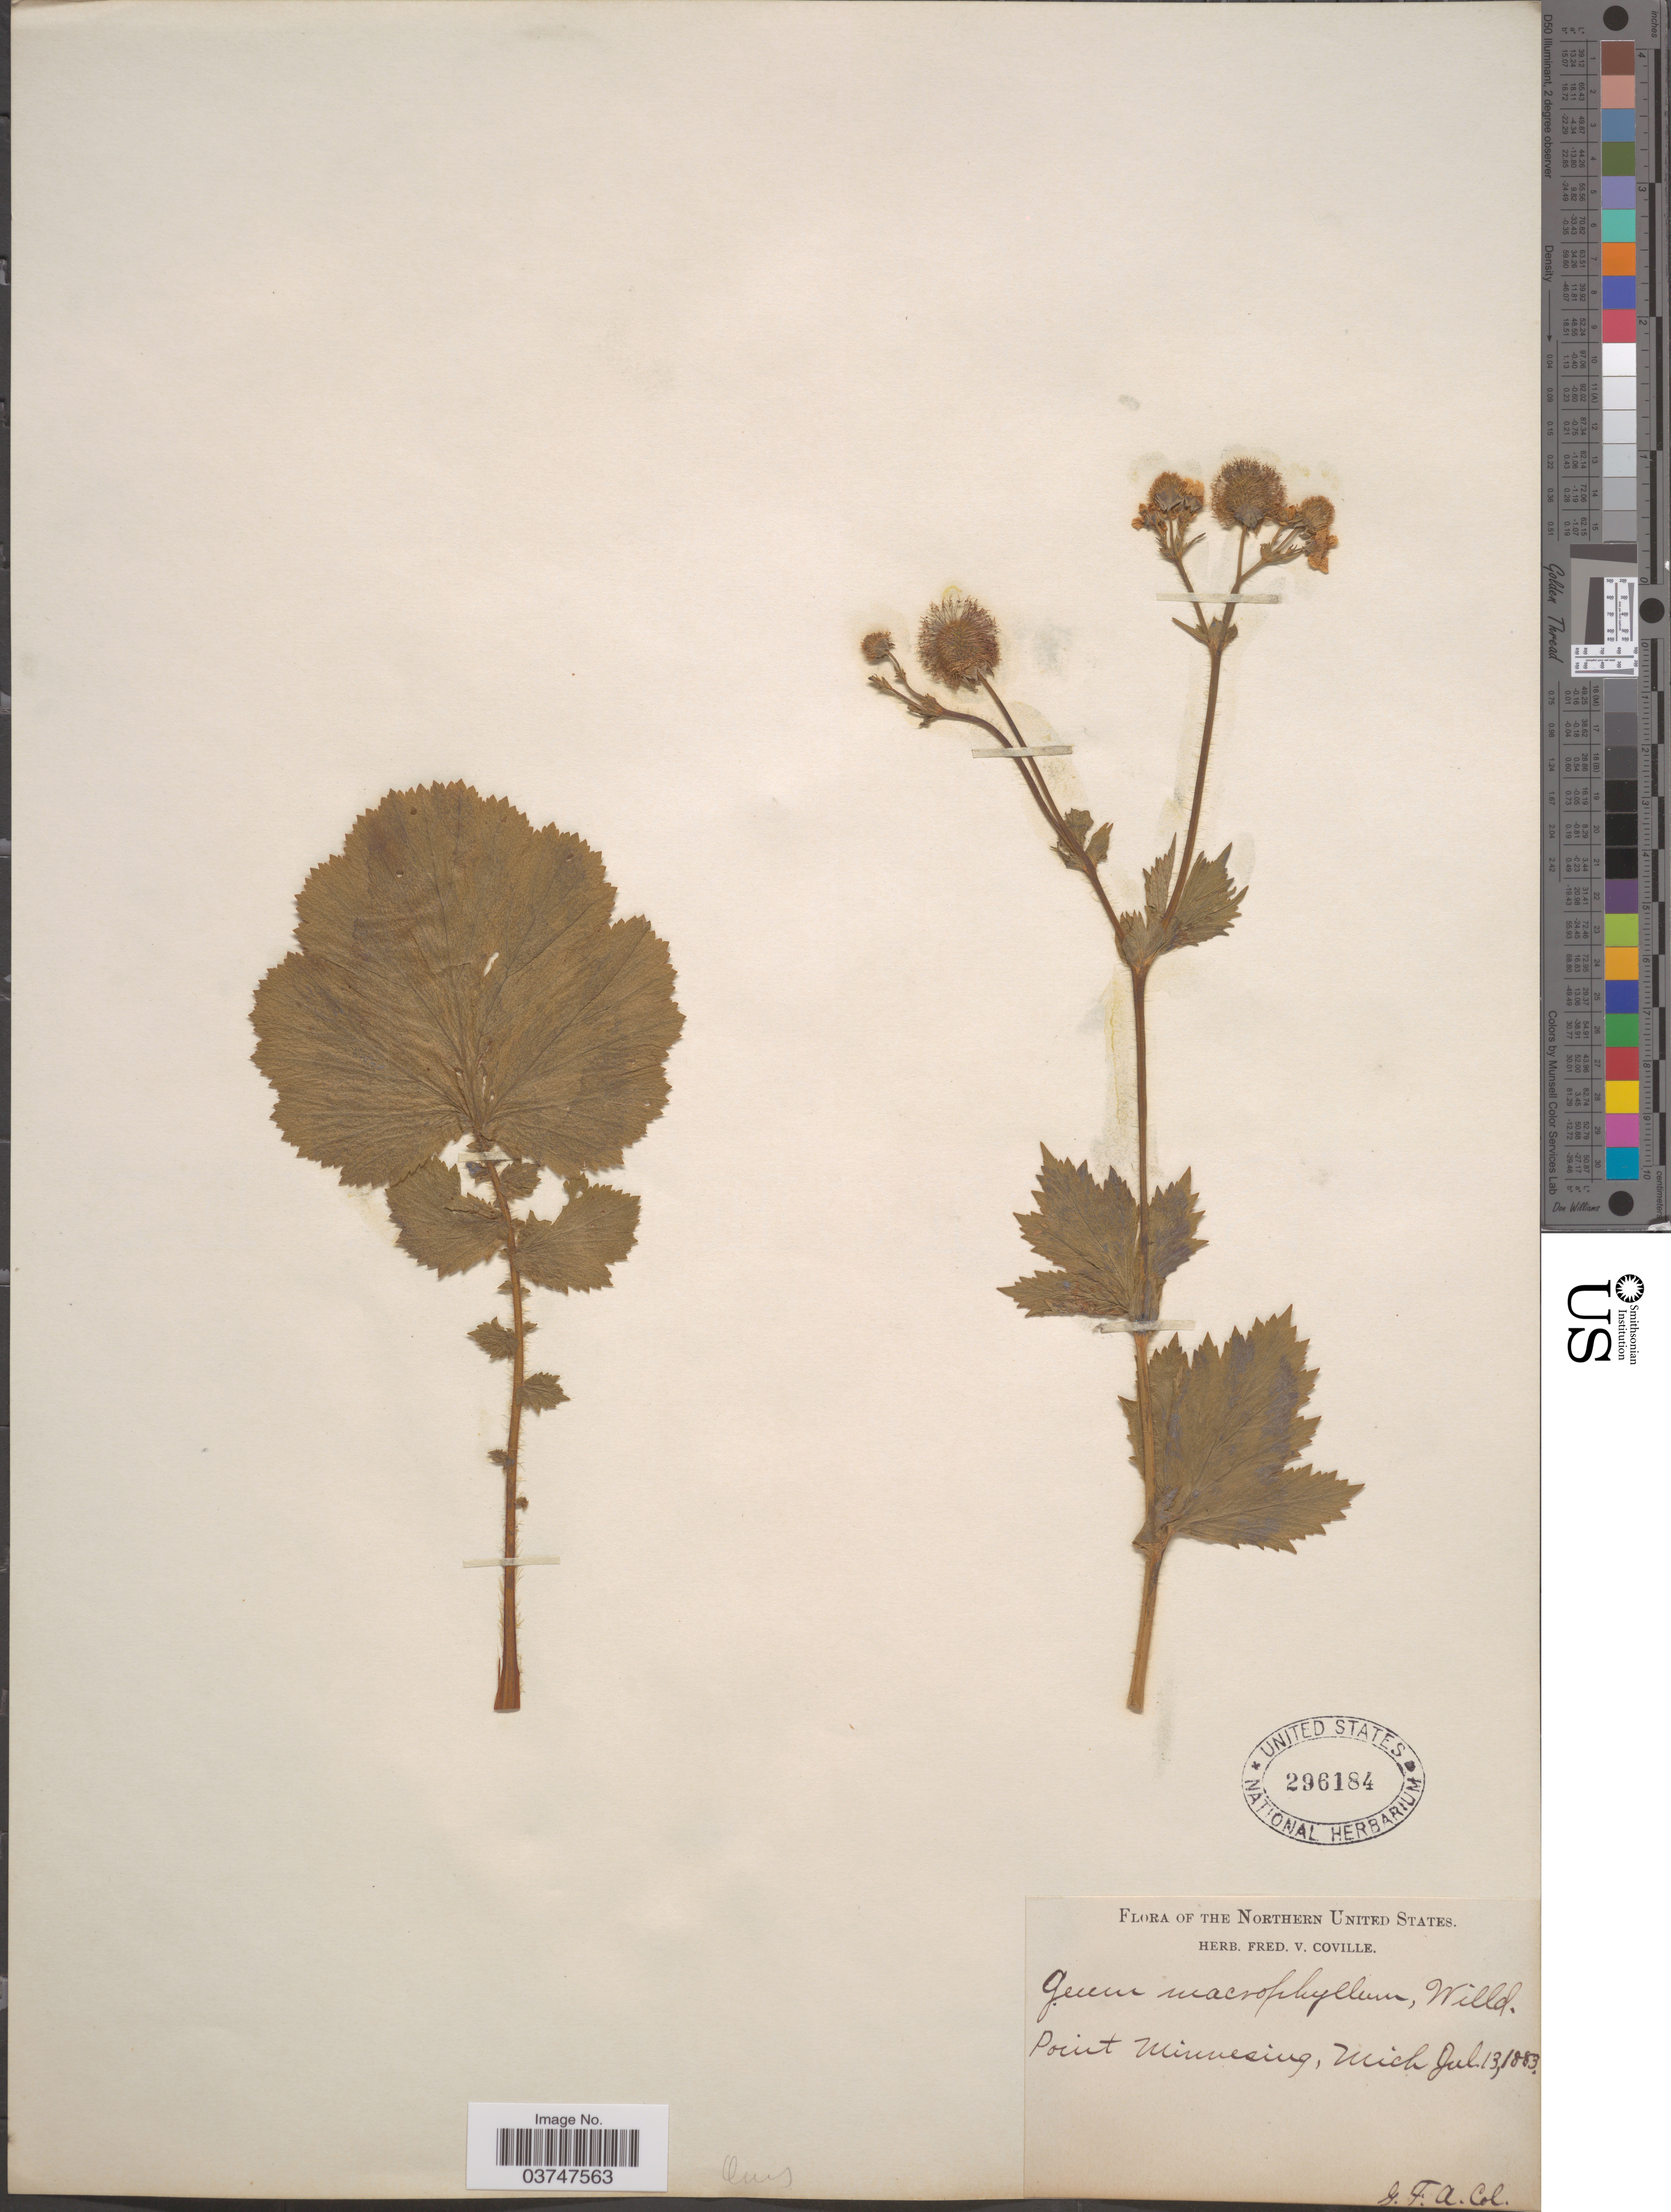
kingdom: Plantae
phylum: Tracheophyta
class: Magnoliopsida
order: Rosales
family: Rosaceae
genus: Geum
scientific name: Geum macrophyllum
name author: Willd.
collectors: G. F. A.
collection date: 1883-07-13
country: United States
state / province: Michigan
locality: The Northern United States. Point Minnesing.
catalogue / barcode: US 296184